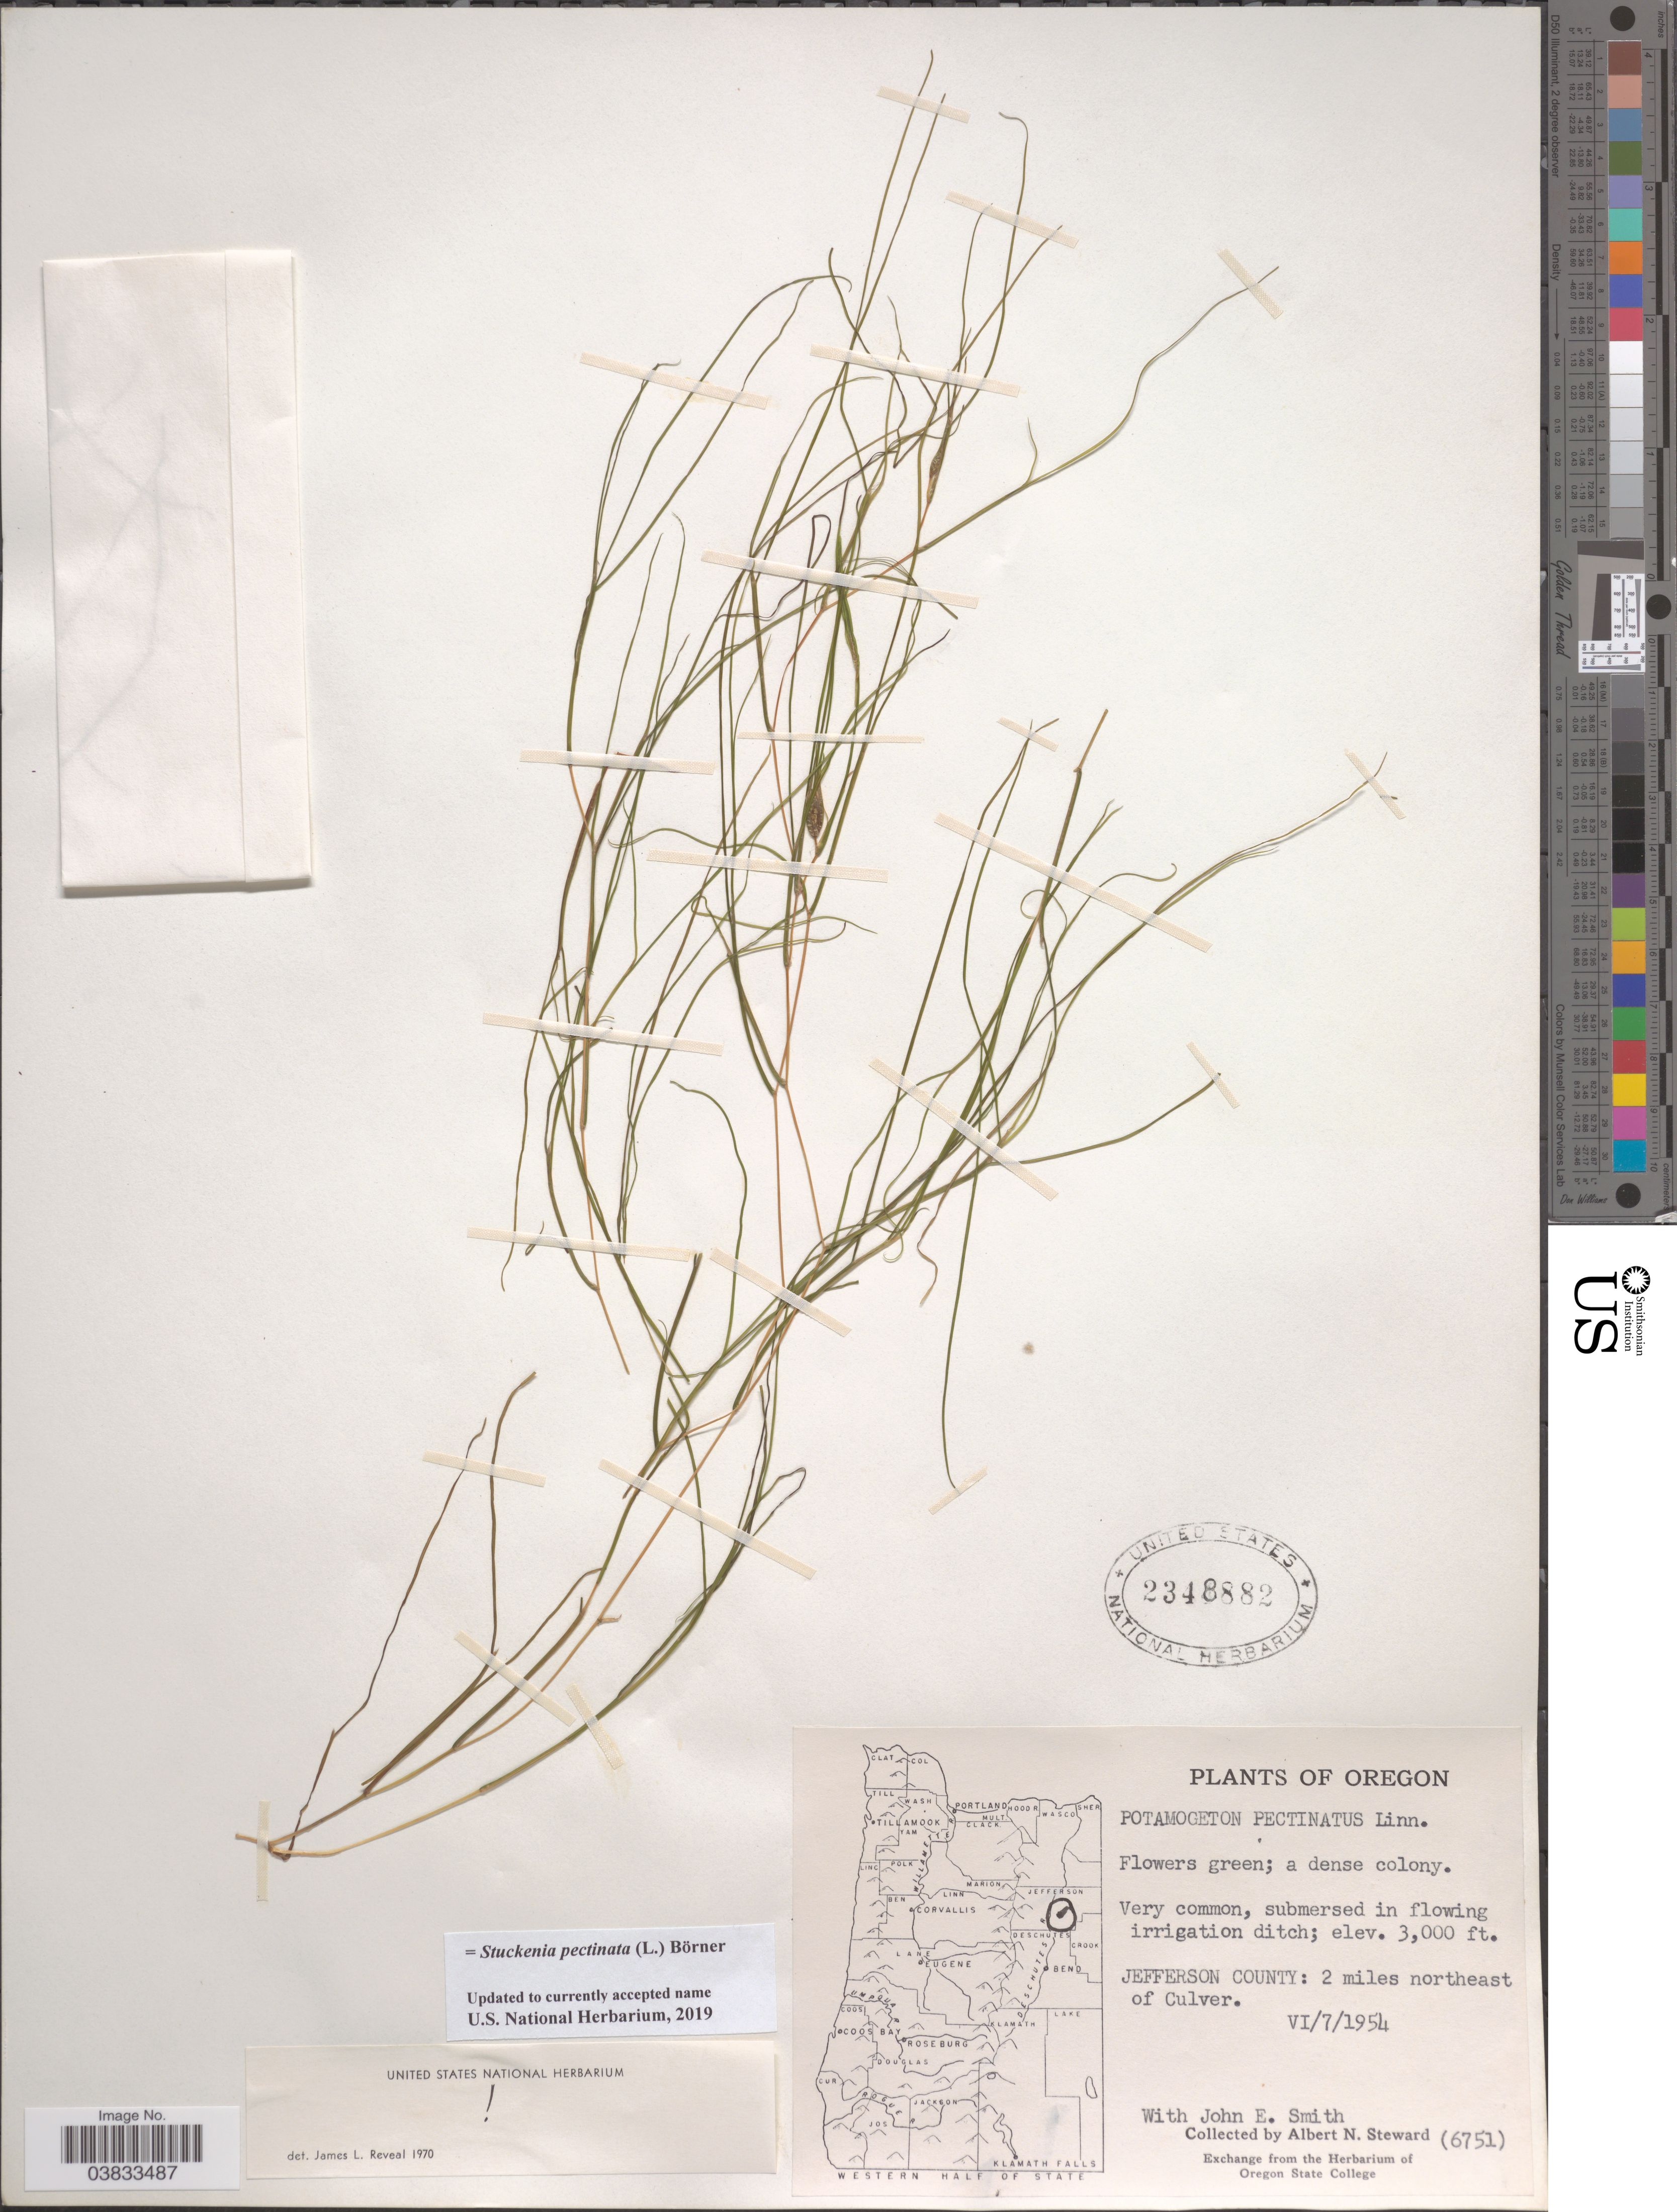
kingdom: Plantae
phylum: Tracheophyta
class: Liliopsida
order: Alismatales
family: Potamogetonaceae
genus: Stuckenia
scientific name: Stuckenia pectinata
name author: (L.) Börner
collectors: J. Smith & A. N. Steward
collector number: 6751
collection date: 1954-06-07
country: United States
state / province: Oregon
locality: Jefferson County: 2 miles northeast of Culver.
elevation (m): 914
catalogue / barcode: US 2348882